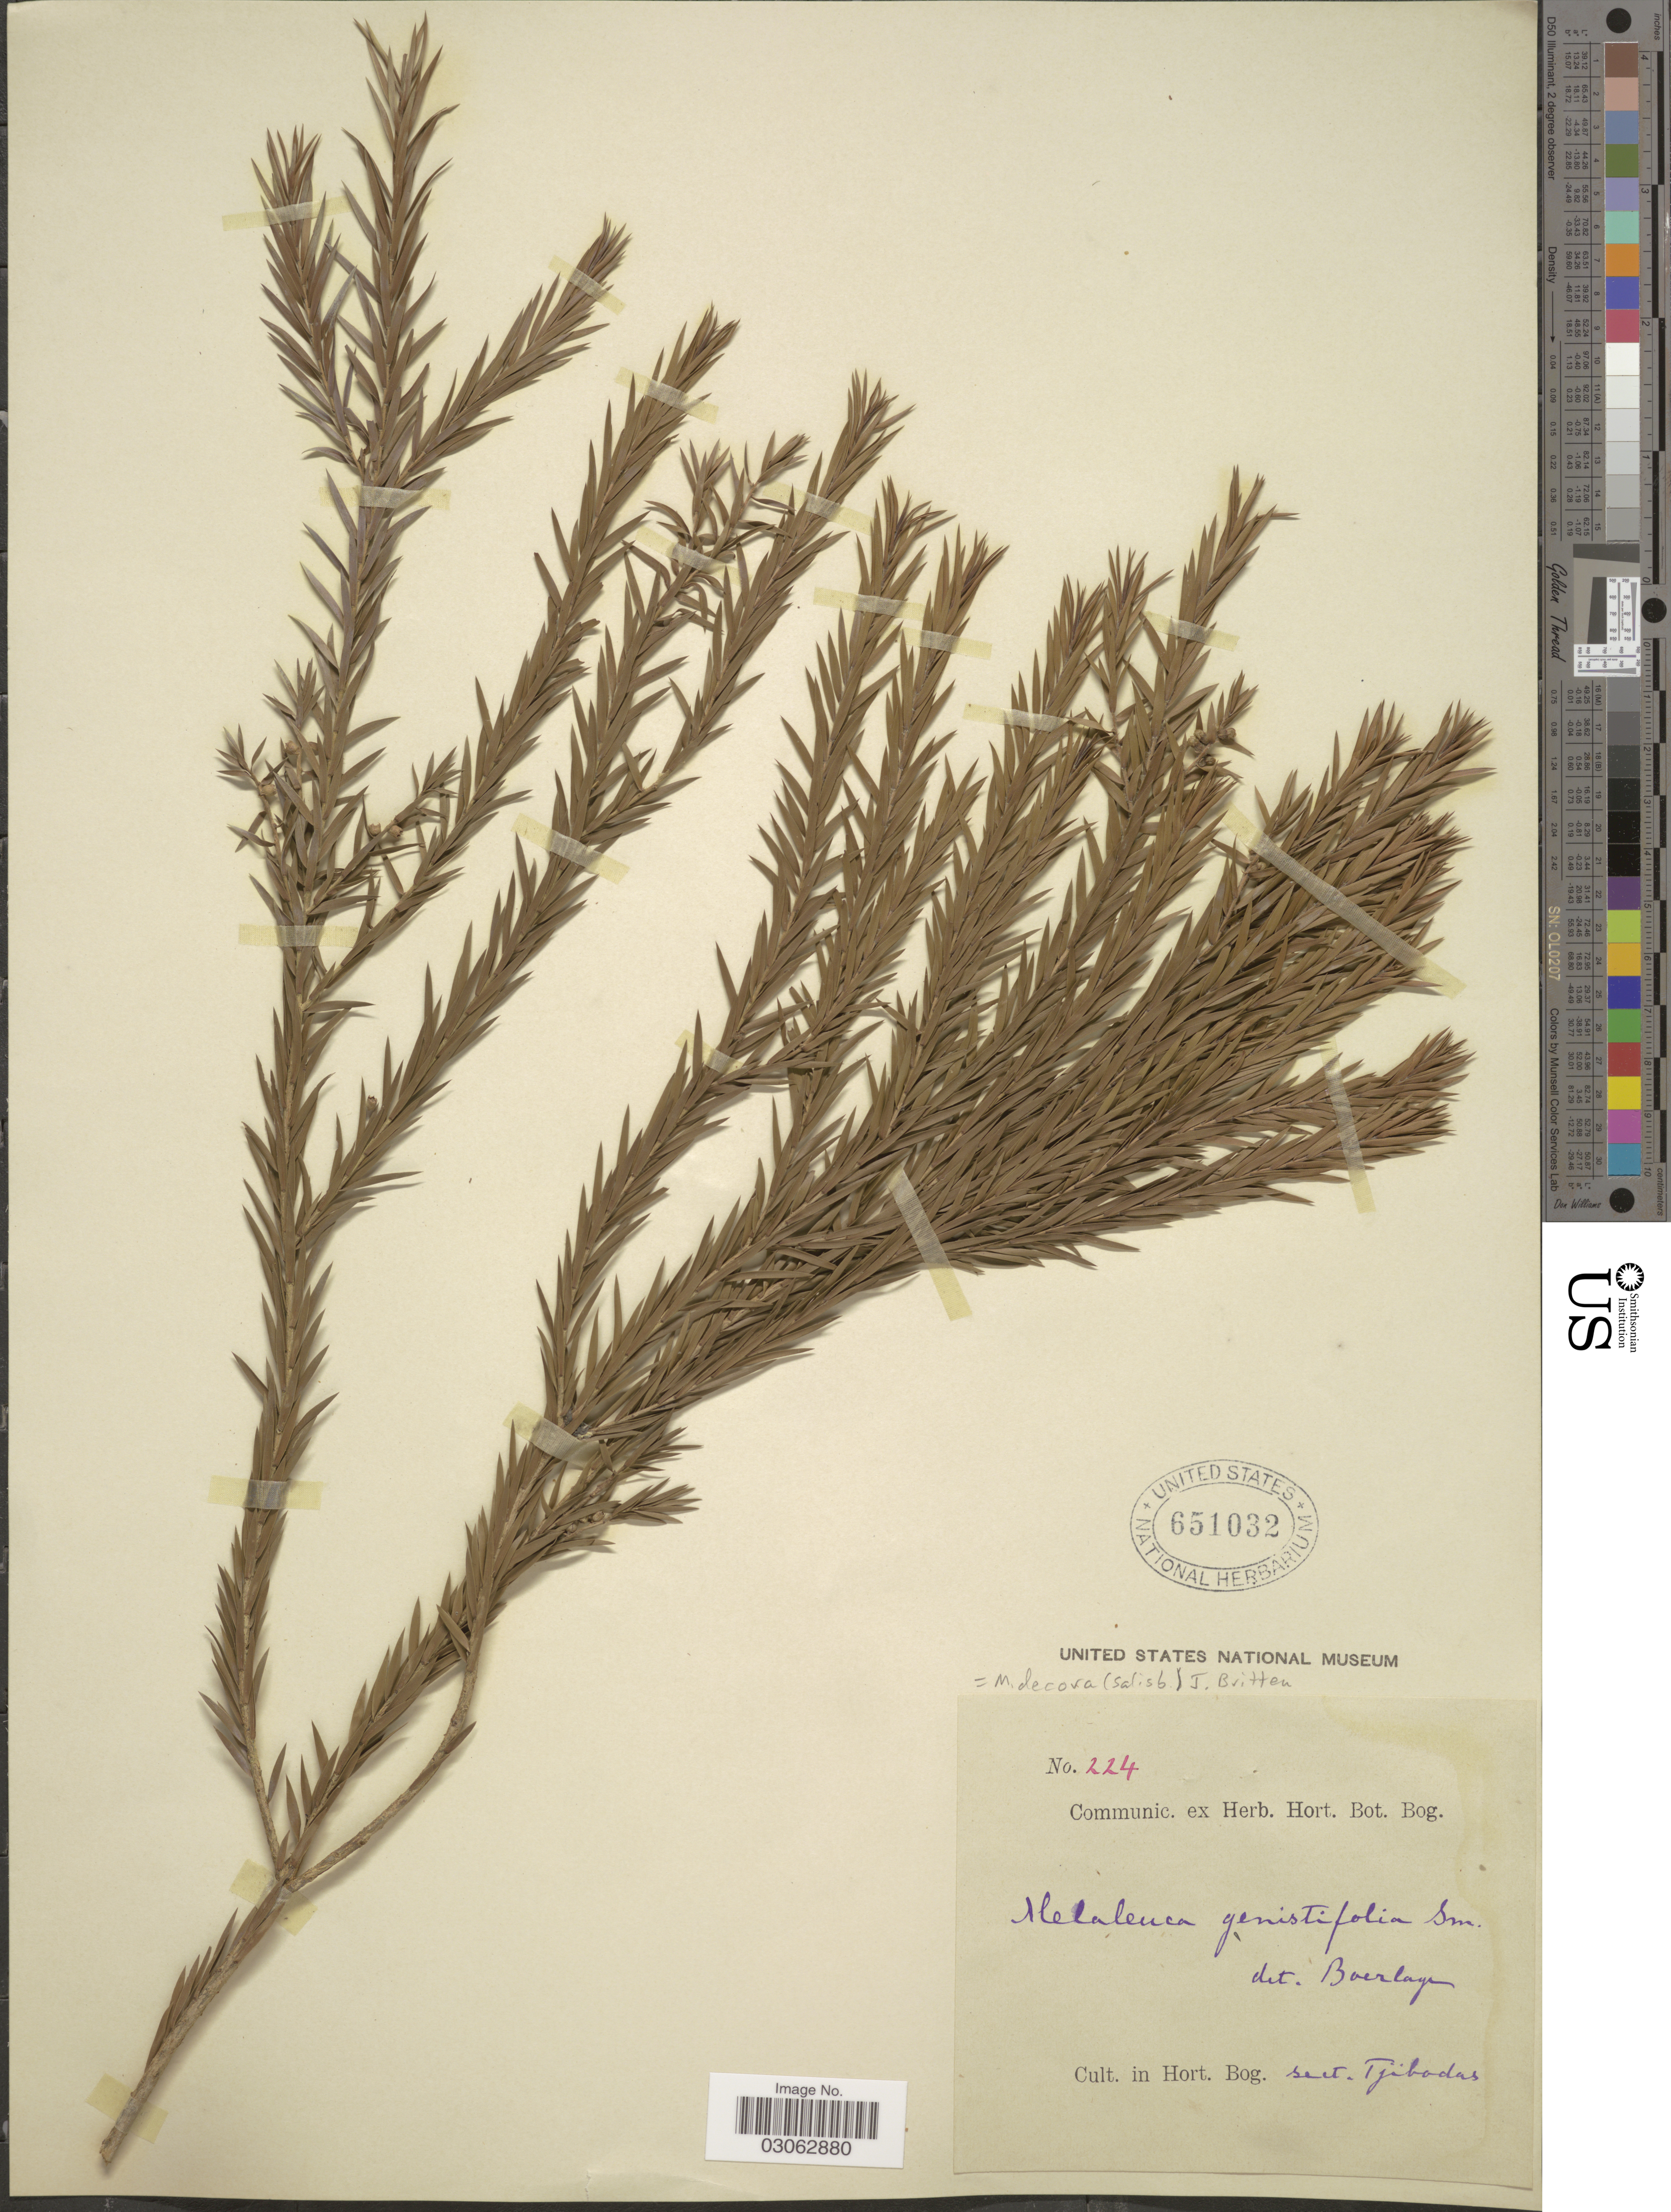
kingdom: Plantae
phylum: Tracheophyta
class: Magnoliopsida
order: Myrtales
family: Myrtaceae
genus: Melaleuca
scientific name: Melaleuca decora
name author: (Salisb.) Britten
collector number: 224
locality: Cult. in Hort. Bog. sect. Tjibodas.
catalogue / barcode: US 651032